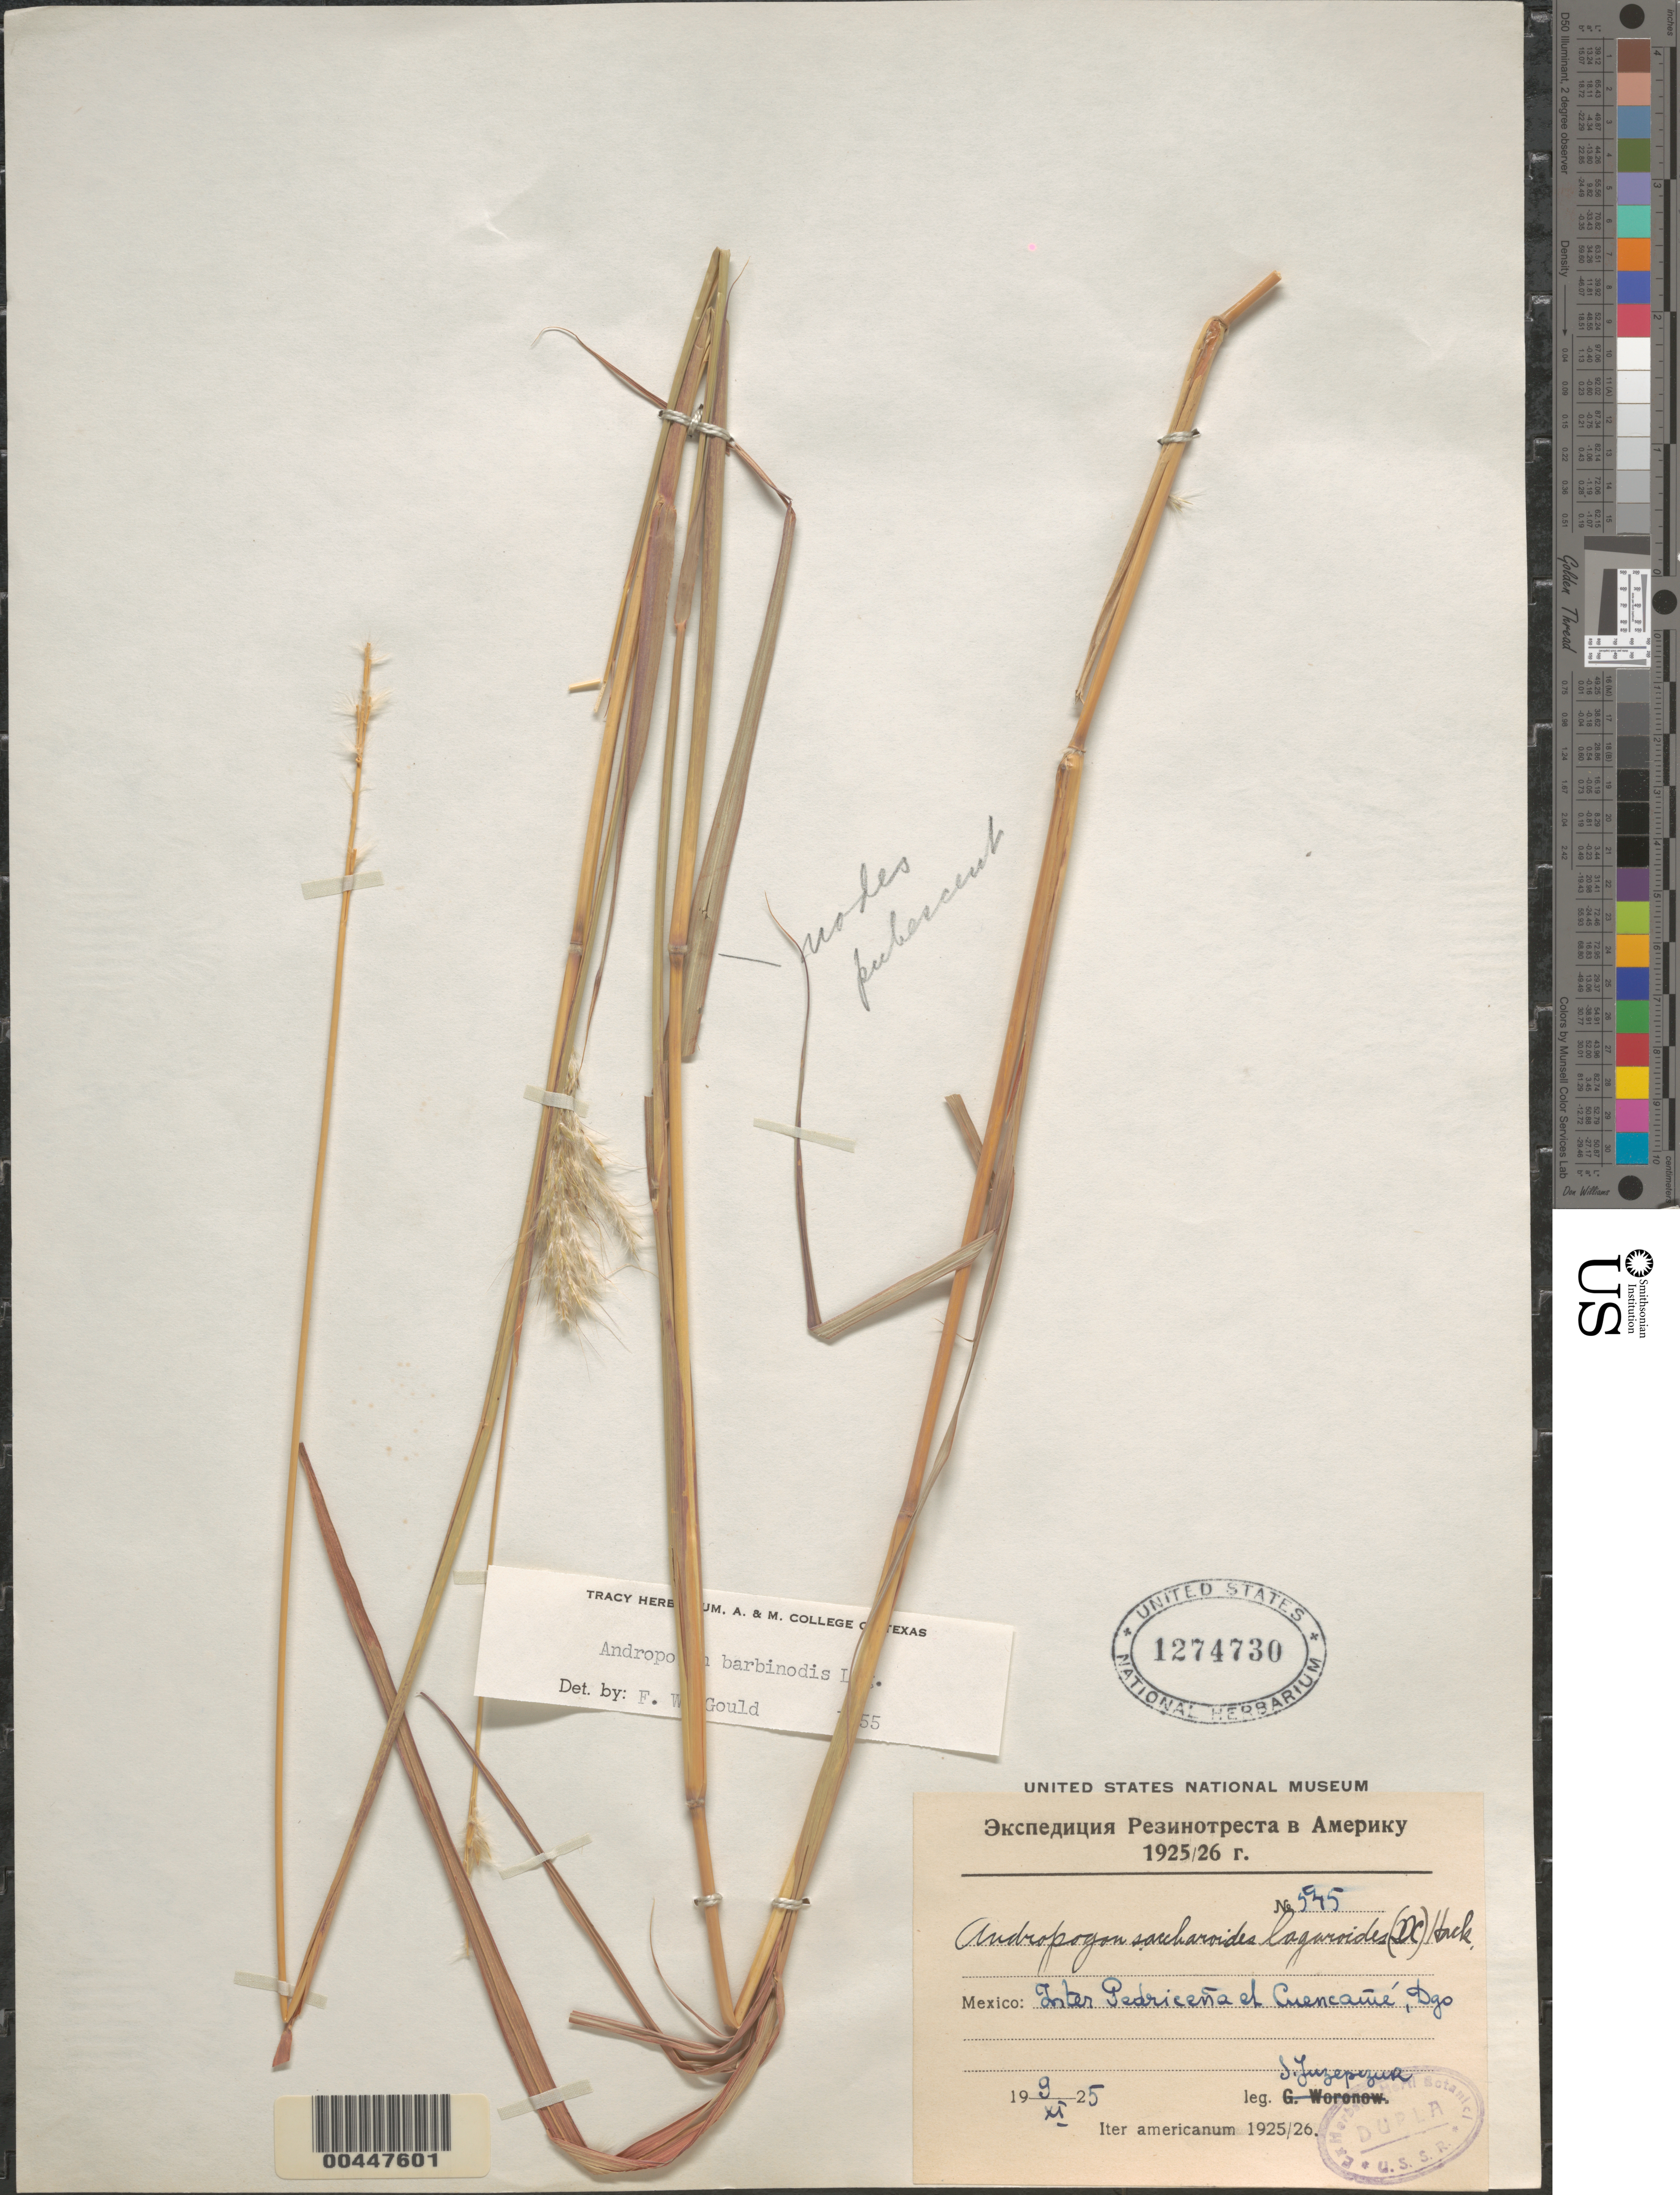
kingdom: Plantae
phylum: Tracheophyta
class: Liliopsida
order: Poales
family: Poaceae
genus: Andropogon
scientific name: Andropogon barbinodis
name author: Lag.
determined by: Gould, F. W.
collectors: S. Luzepezua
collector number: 545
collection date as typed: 9 Nov 1925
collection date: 1925-11-09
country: Mexico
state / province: Durango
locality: Inter Pédriceña el Cuencaiñé, Dgo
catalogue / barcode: US 1274730